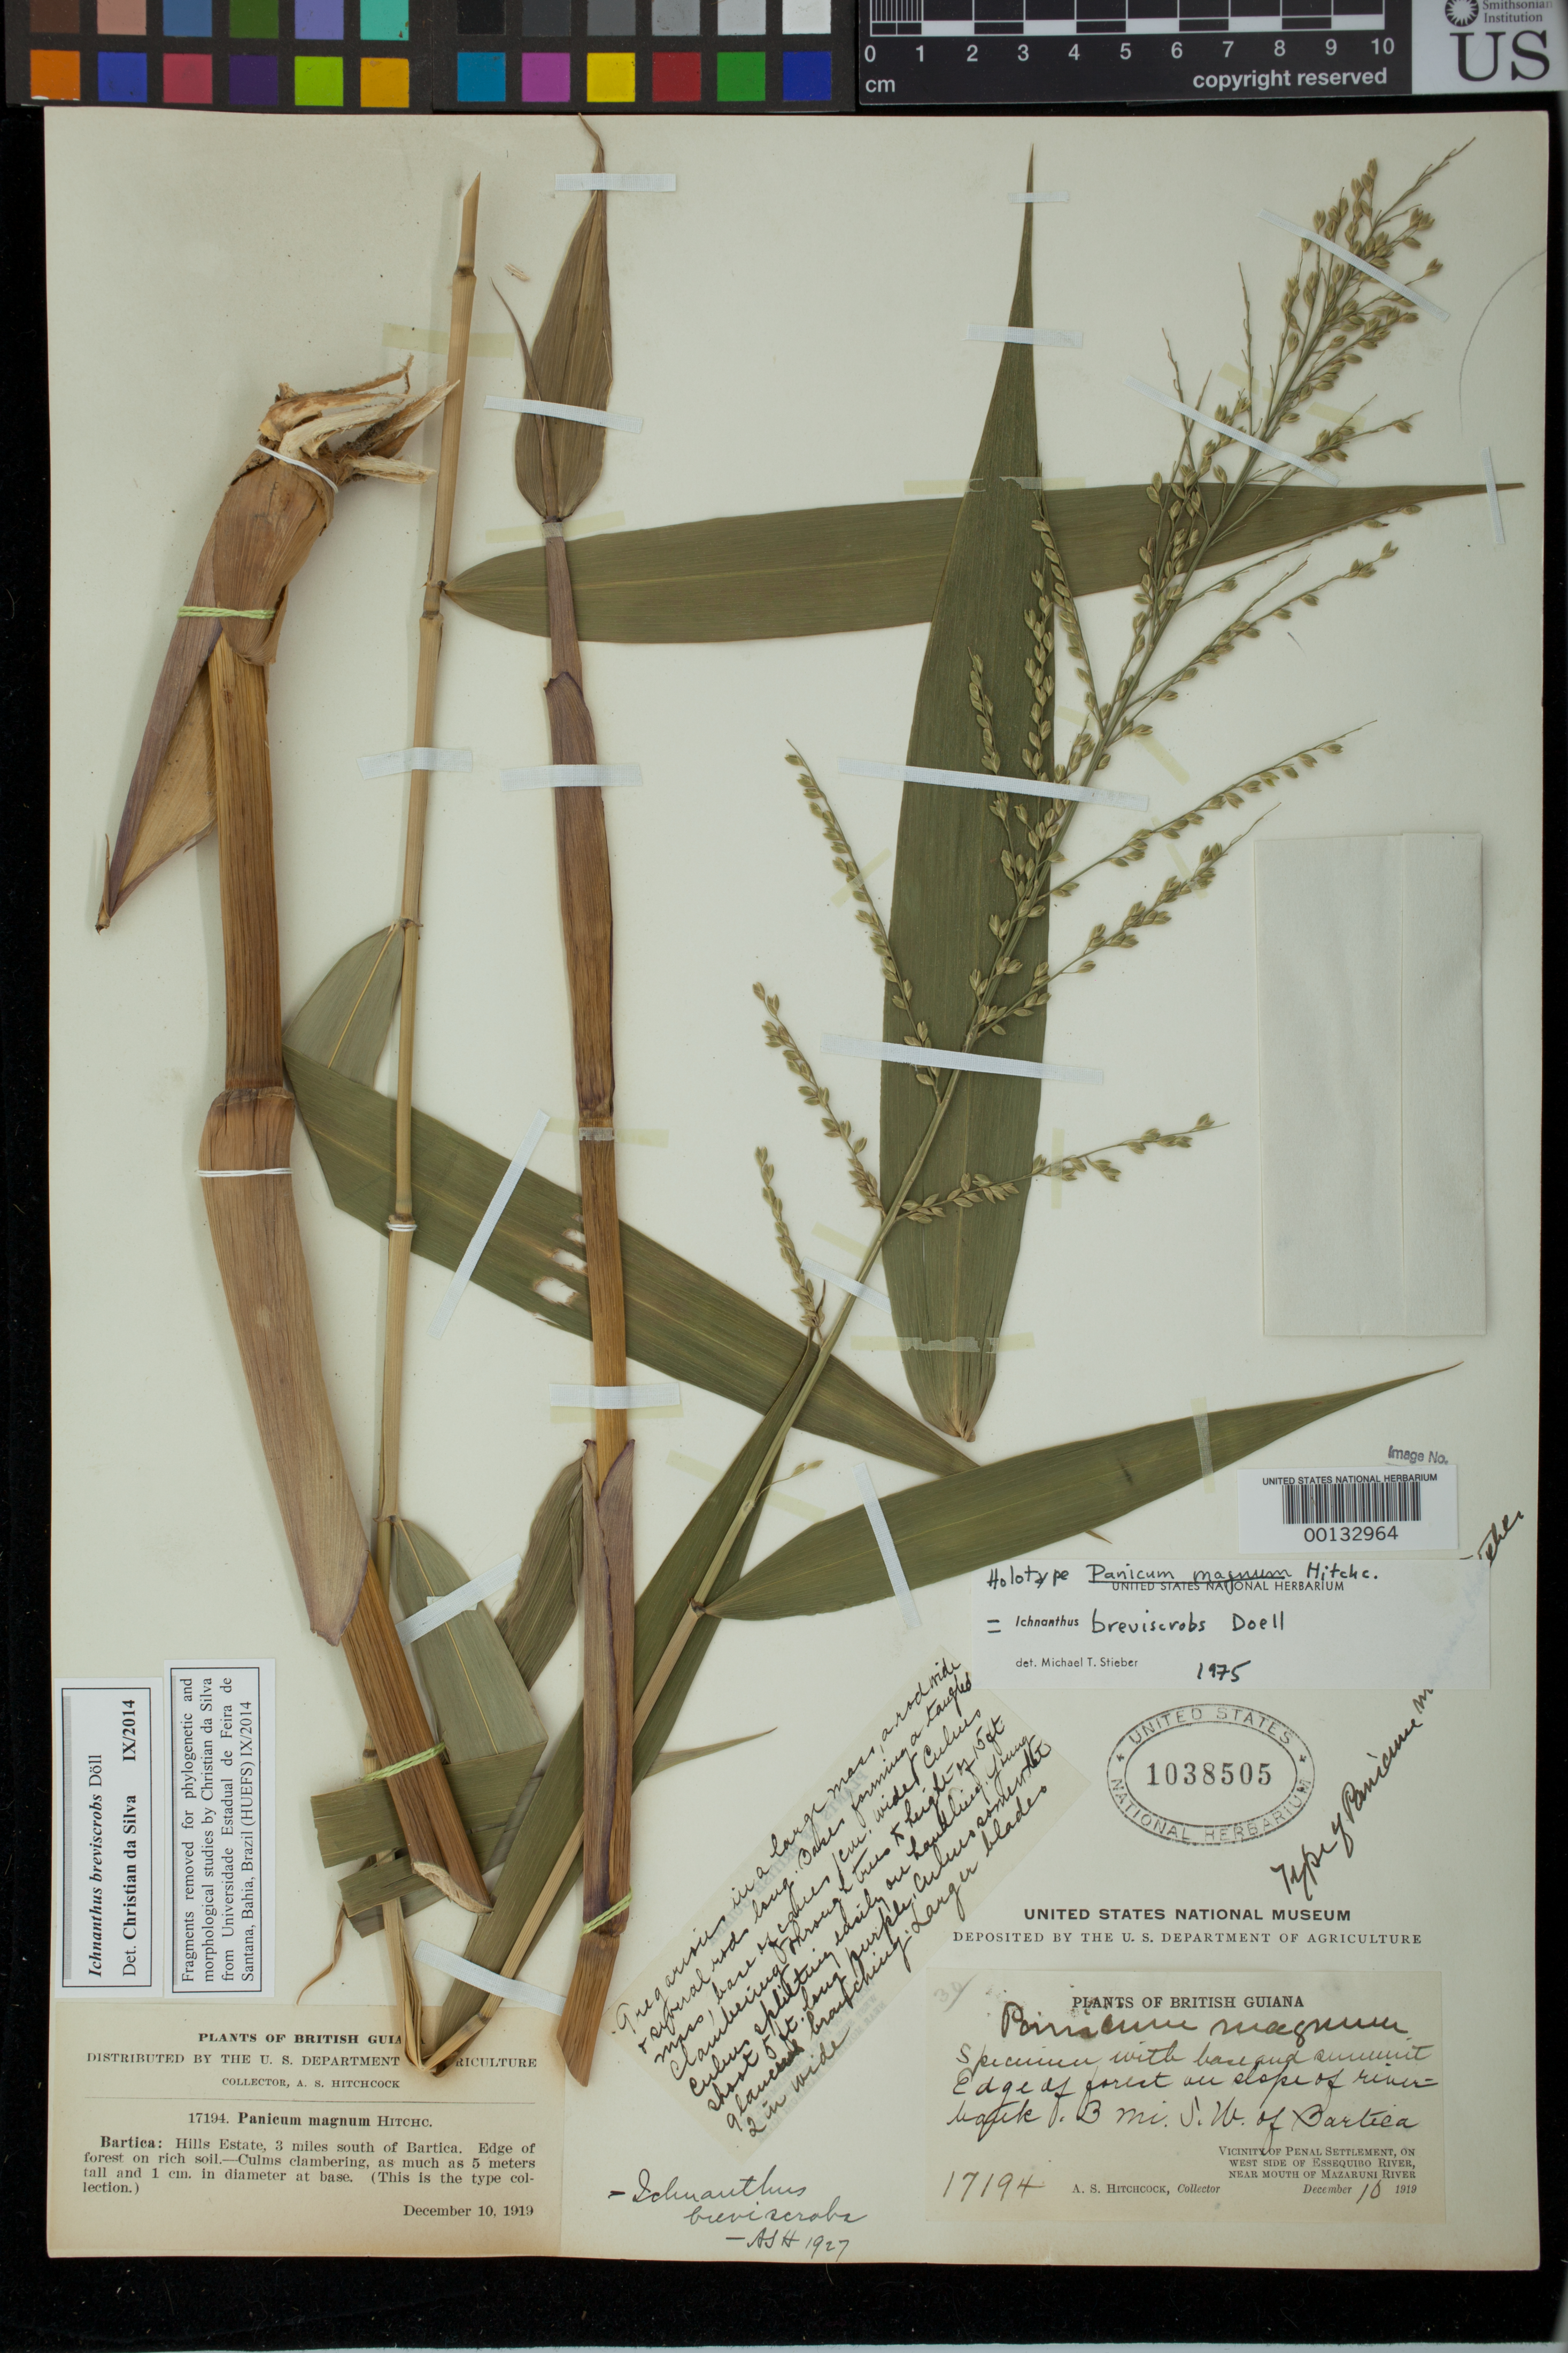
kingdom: Plantae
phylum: Tracheophyta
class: Liliopsida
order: Poales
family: Poaceae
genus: Panicum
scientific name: Panicum magnum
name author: Hitchc.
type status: Holotype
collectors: A. S. Hitchcock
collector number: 17194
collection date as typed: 10 Dec 1919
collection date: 1919-12-10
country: Guyana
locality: Vicinity of penal settlement, on west side of Essequibo River, neaer mouth of Mazaruni River. Hills Estate, 3 miles south of Bartica.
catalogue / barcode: US 1038505